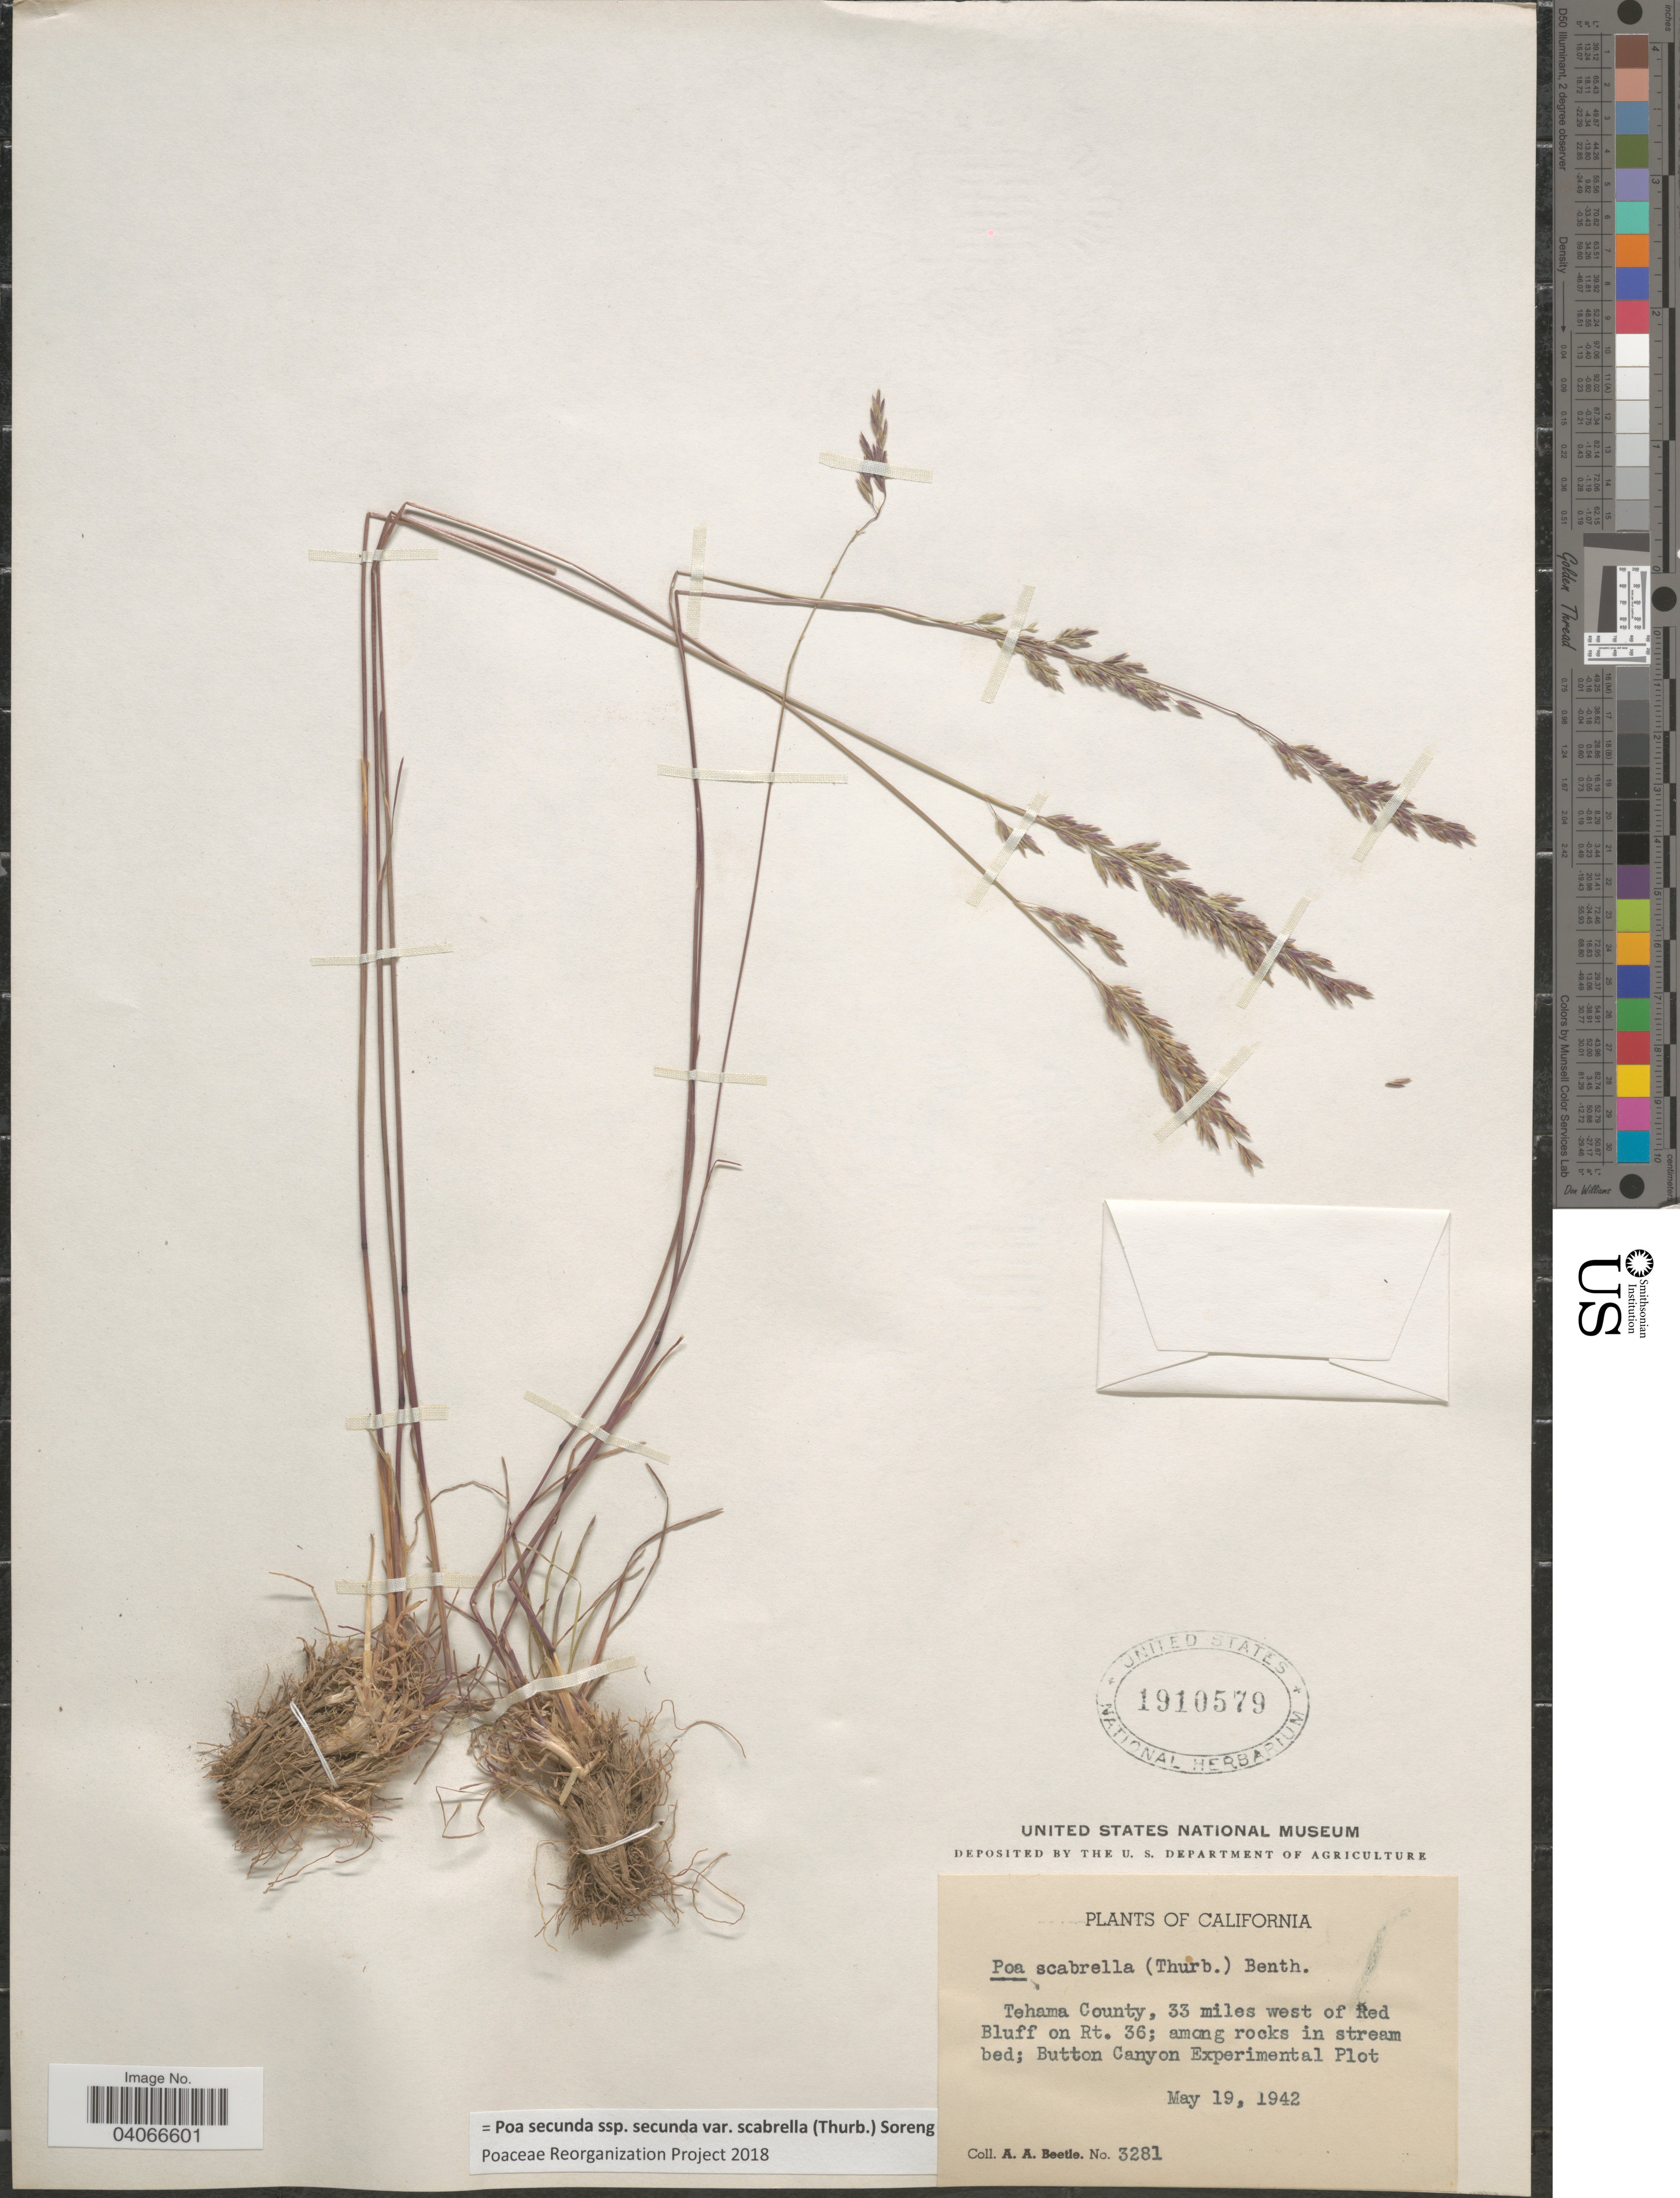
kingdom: Plantae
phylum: Tracheophyta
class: Liliopsida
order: Poales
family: Poaceae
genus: Poa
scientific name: Poa secunda subsp. secunda var. scabrella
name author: (Thurb.) Soreng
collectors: A. A. Beetle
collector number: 3281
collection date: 1942-05-19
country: United States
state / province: California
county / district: Tehama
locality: Tehama County, 33 miles west of Red Bluff on Rt. 36; Button Canyon Experimental Plot.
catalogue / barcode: US 1910579